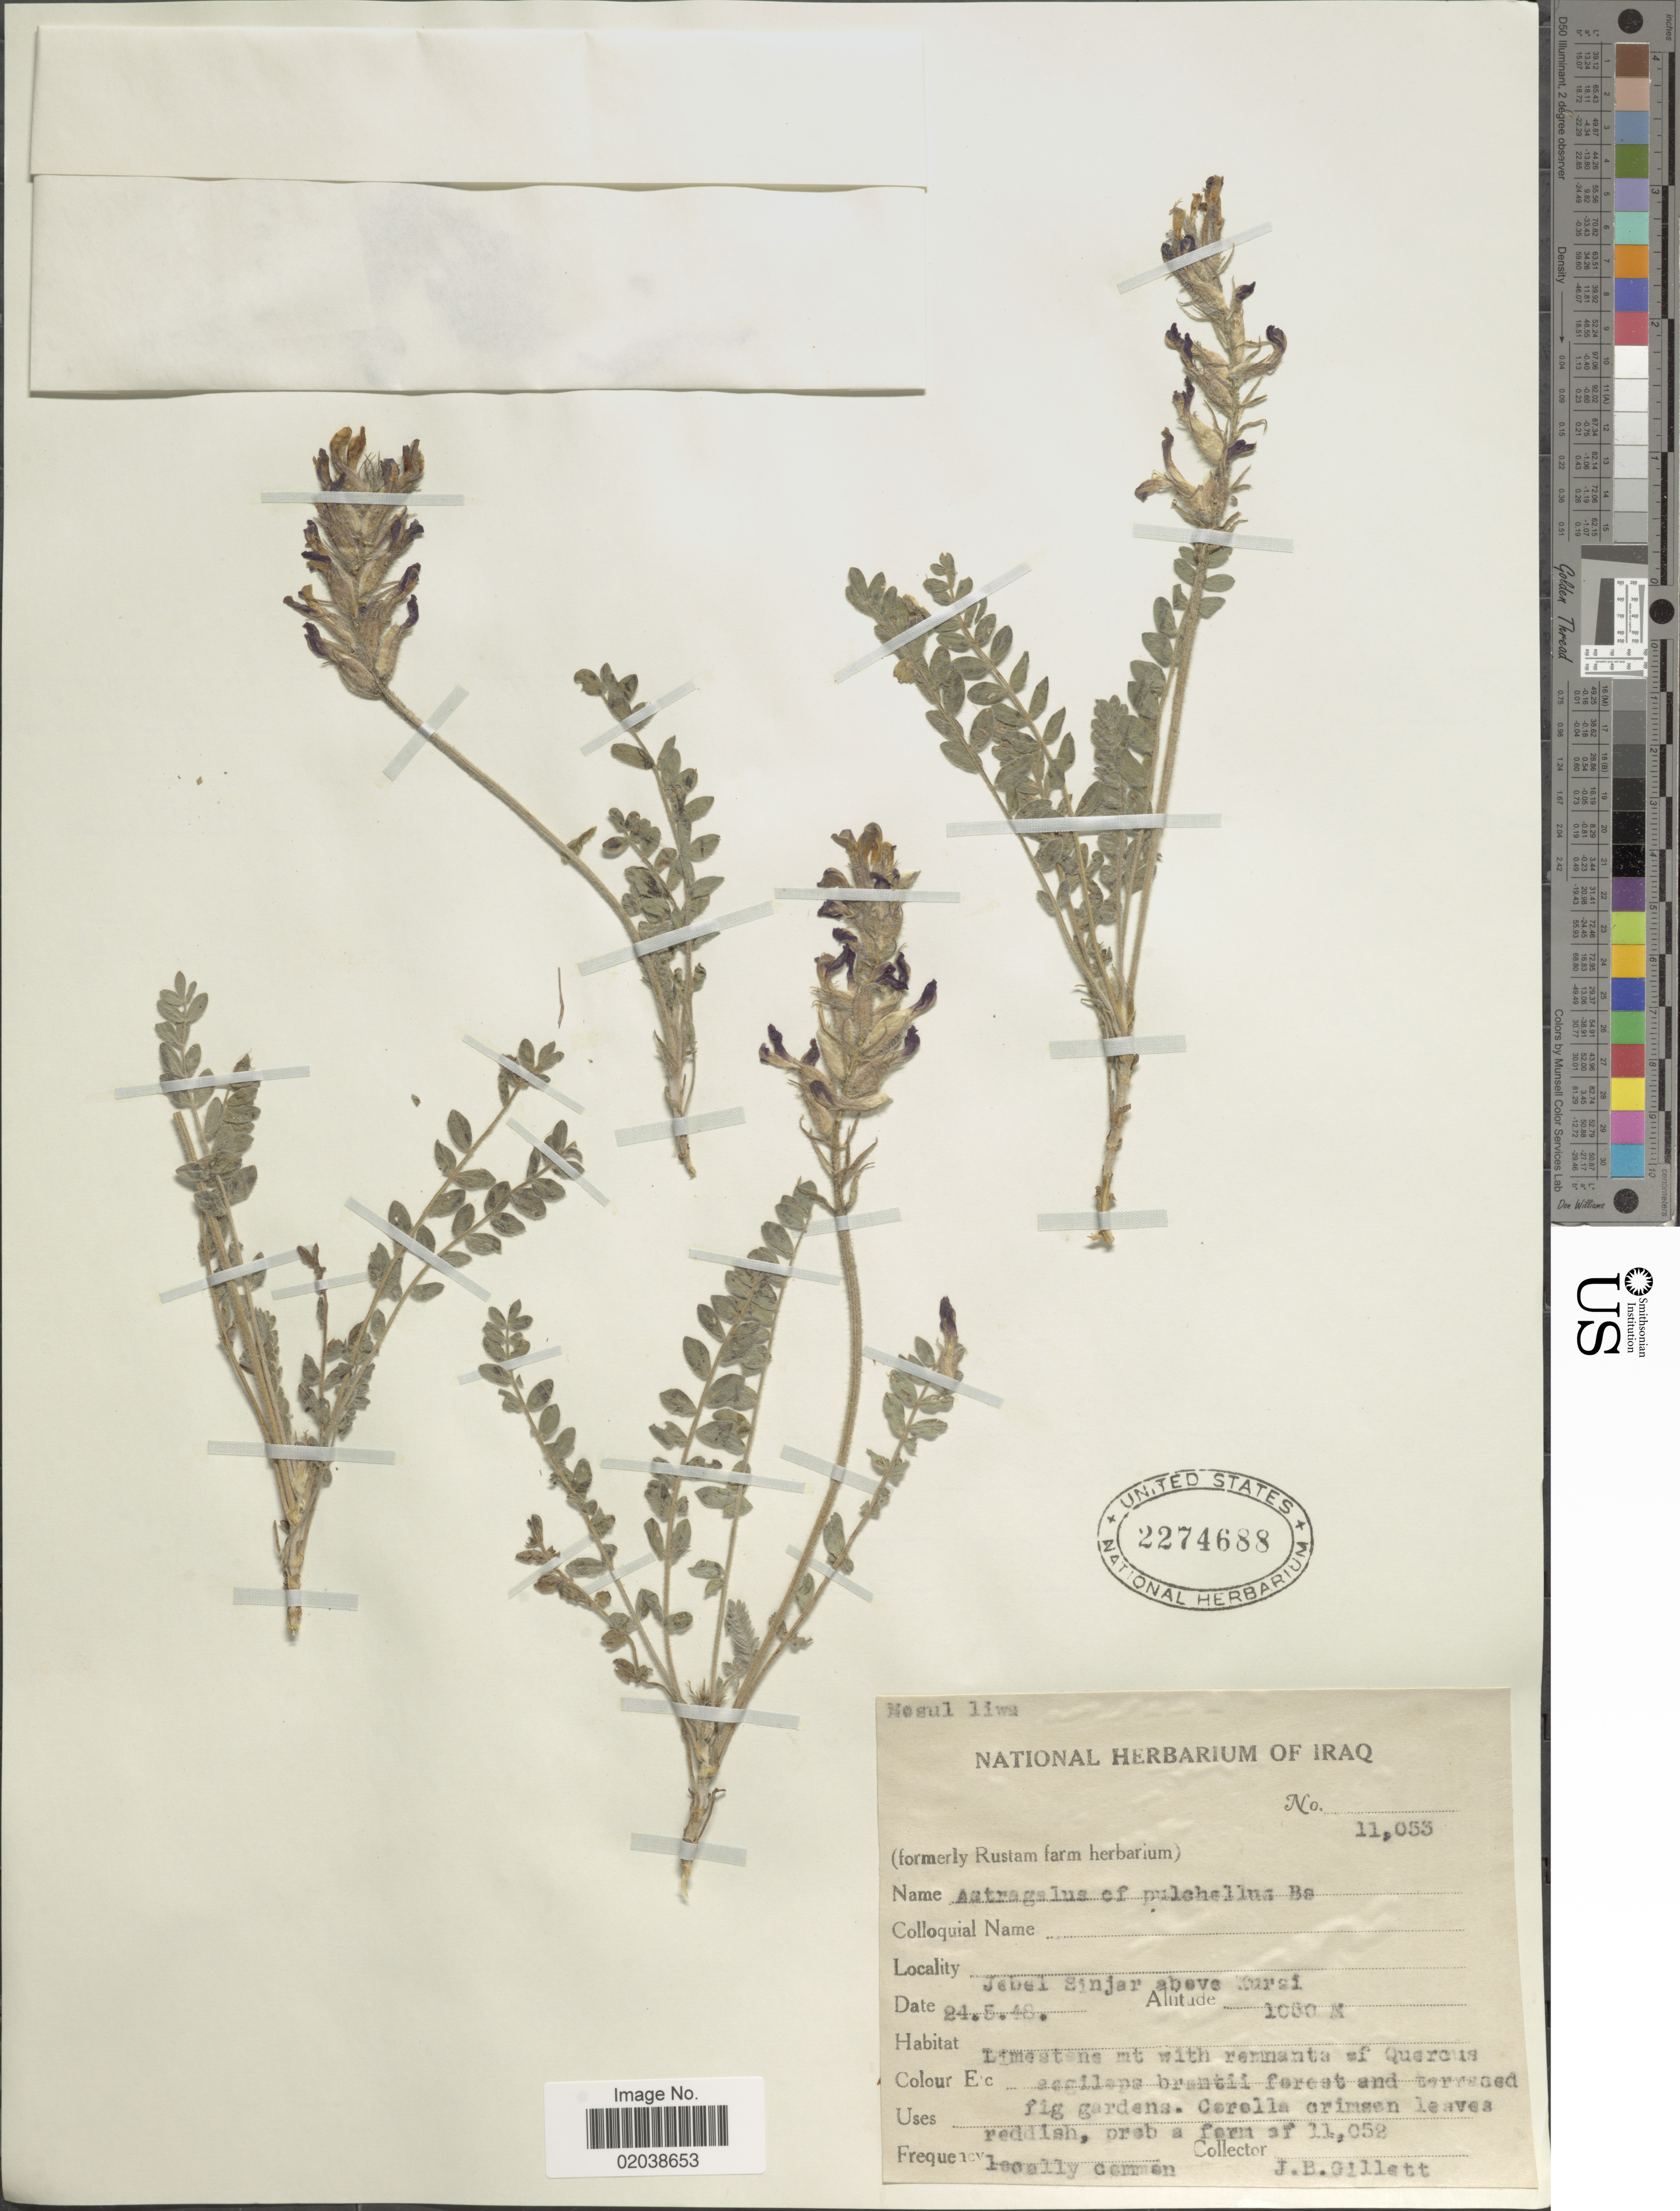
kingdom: Plantae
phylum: Tracheophyta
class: Magnoliopsida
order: Fabales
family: Fabaceae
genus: Astragalus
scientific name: Astragalus pulchellus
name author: Boiss.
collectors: J. B. Gillett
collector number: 11053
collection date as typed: Transcribed d/m/y: 24/5/48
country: Iraq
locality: Jebel sinjar above Kursi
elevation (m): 1050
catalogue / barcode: US 2274688